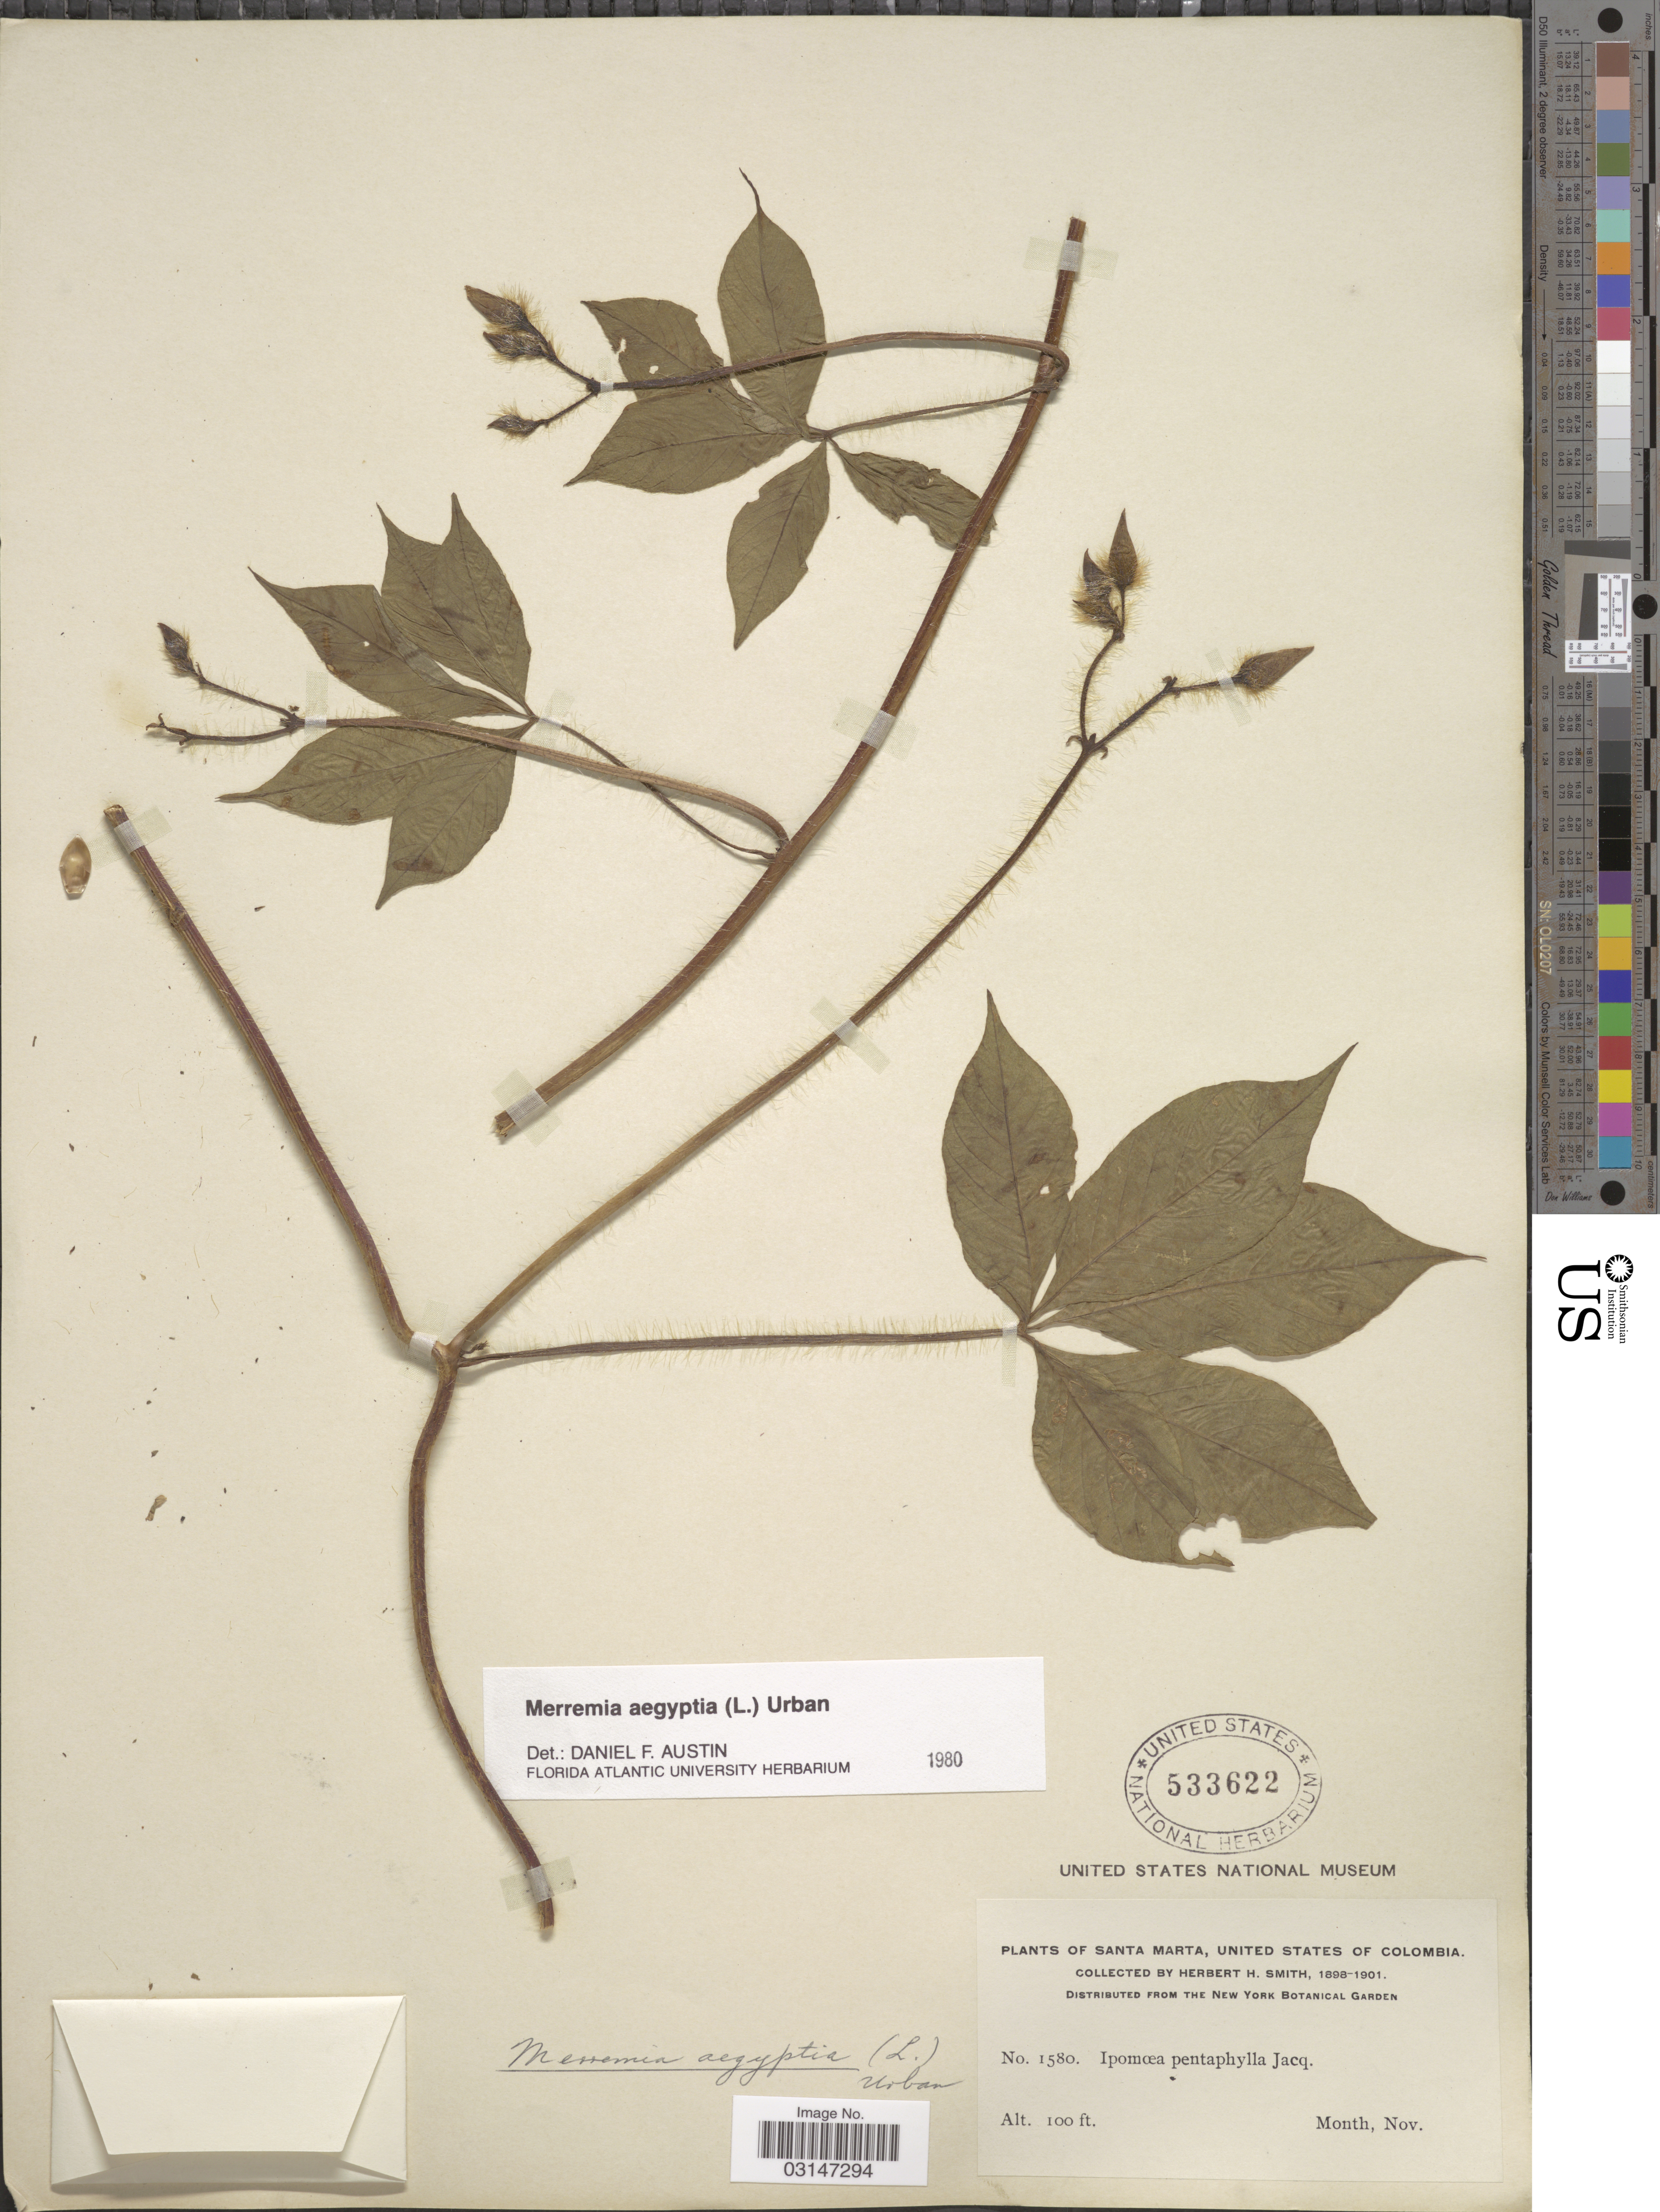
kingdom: Plantae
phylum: Tracheophyta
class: Magnoliopsida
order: Solanales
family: Convolvulaceae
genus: Distimake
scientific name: Distimake aegyptius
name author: (L.) A. R. Simões & Staples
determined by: Strong, Mark T., (BOT), Smithsonian Institution - National Museum of Natural History (UNITED STATES)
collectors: Herbert H. Smith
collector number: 1580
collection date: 1898-11/1901-11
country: Colombia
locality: Santa Marta, United Stated of Colombia.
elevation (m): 30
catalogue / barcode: US 533622